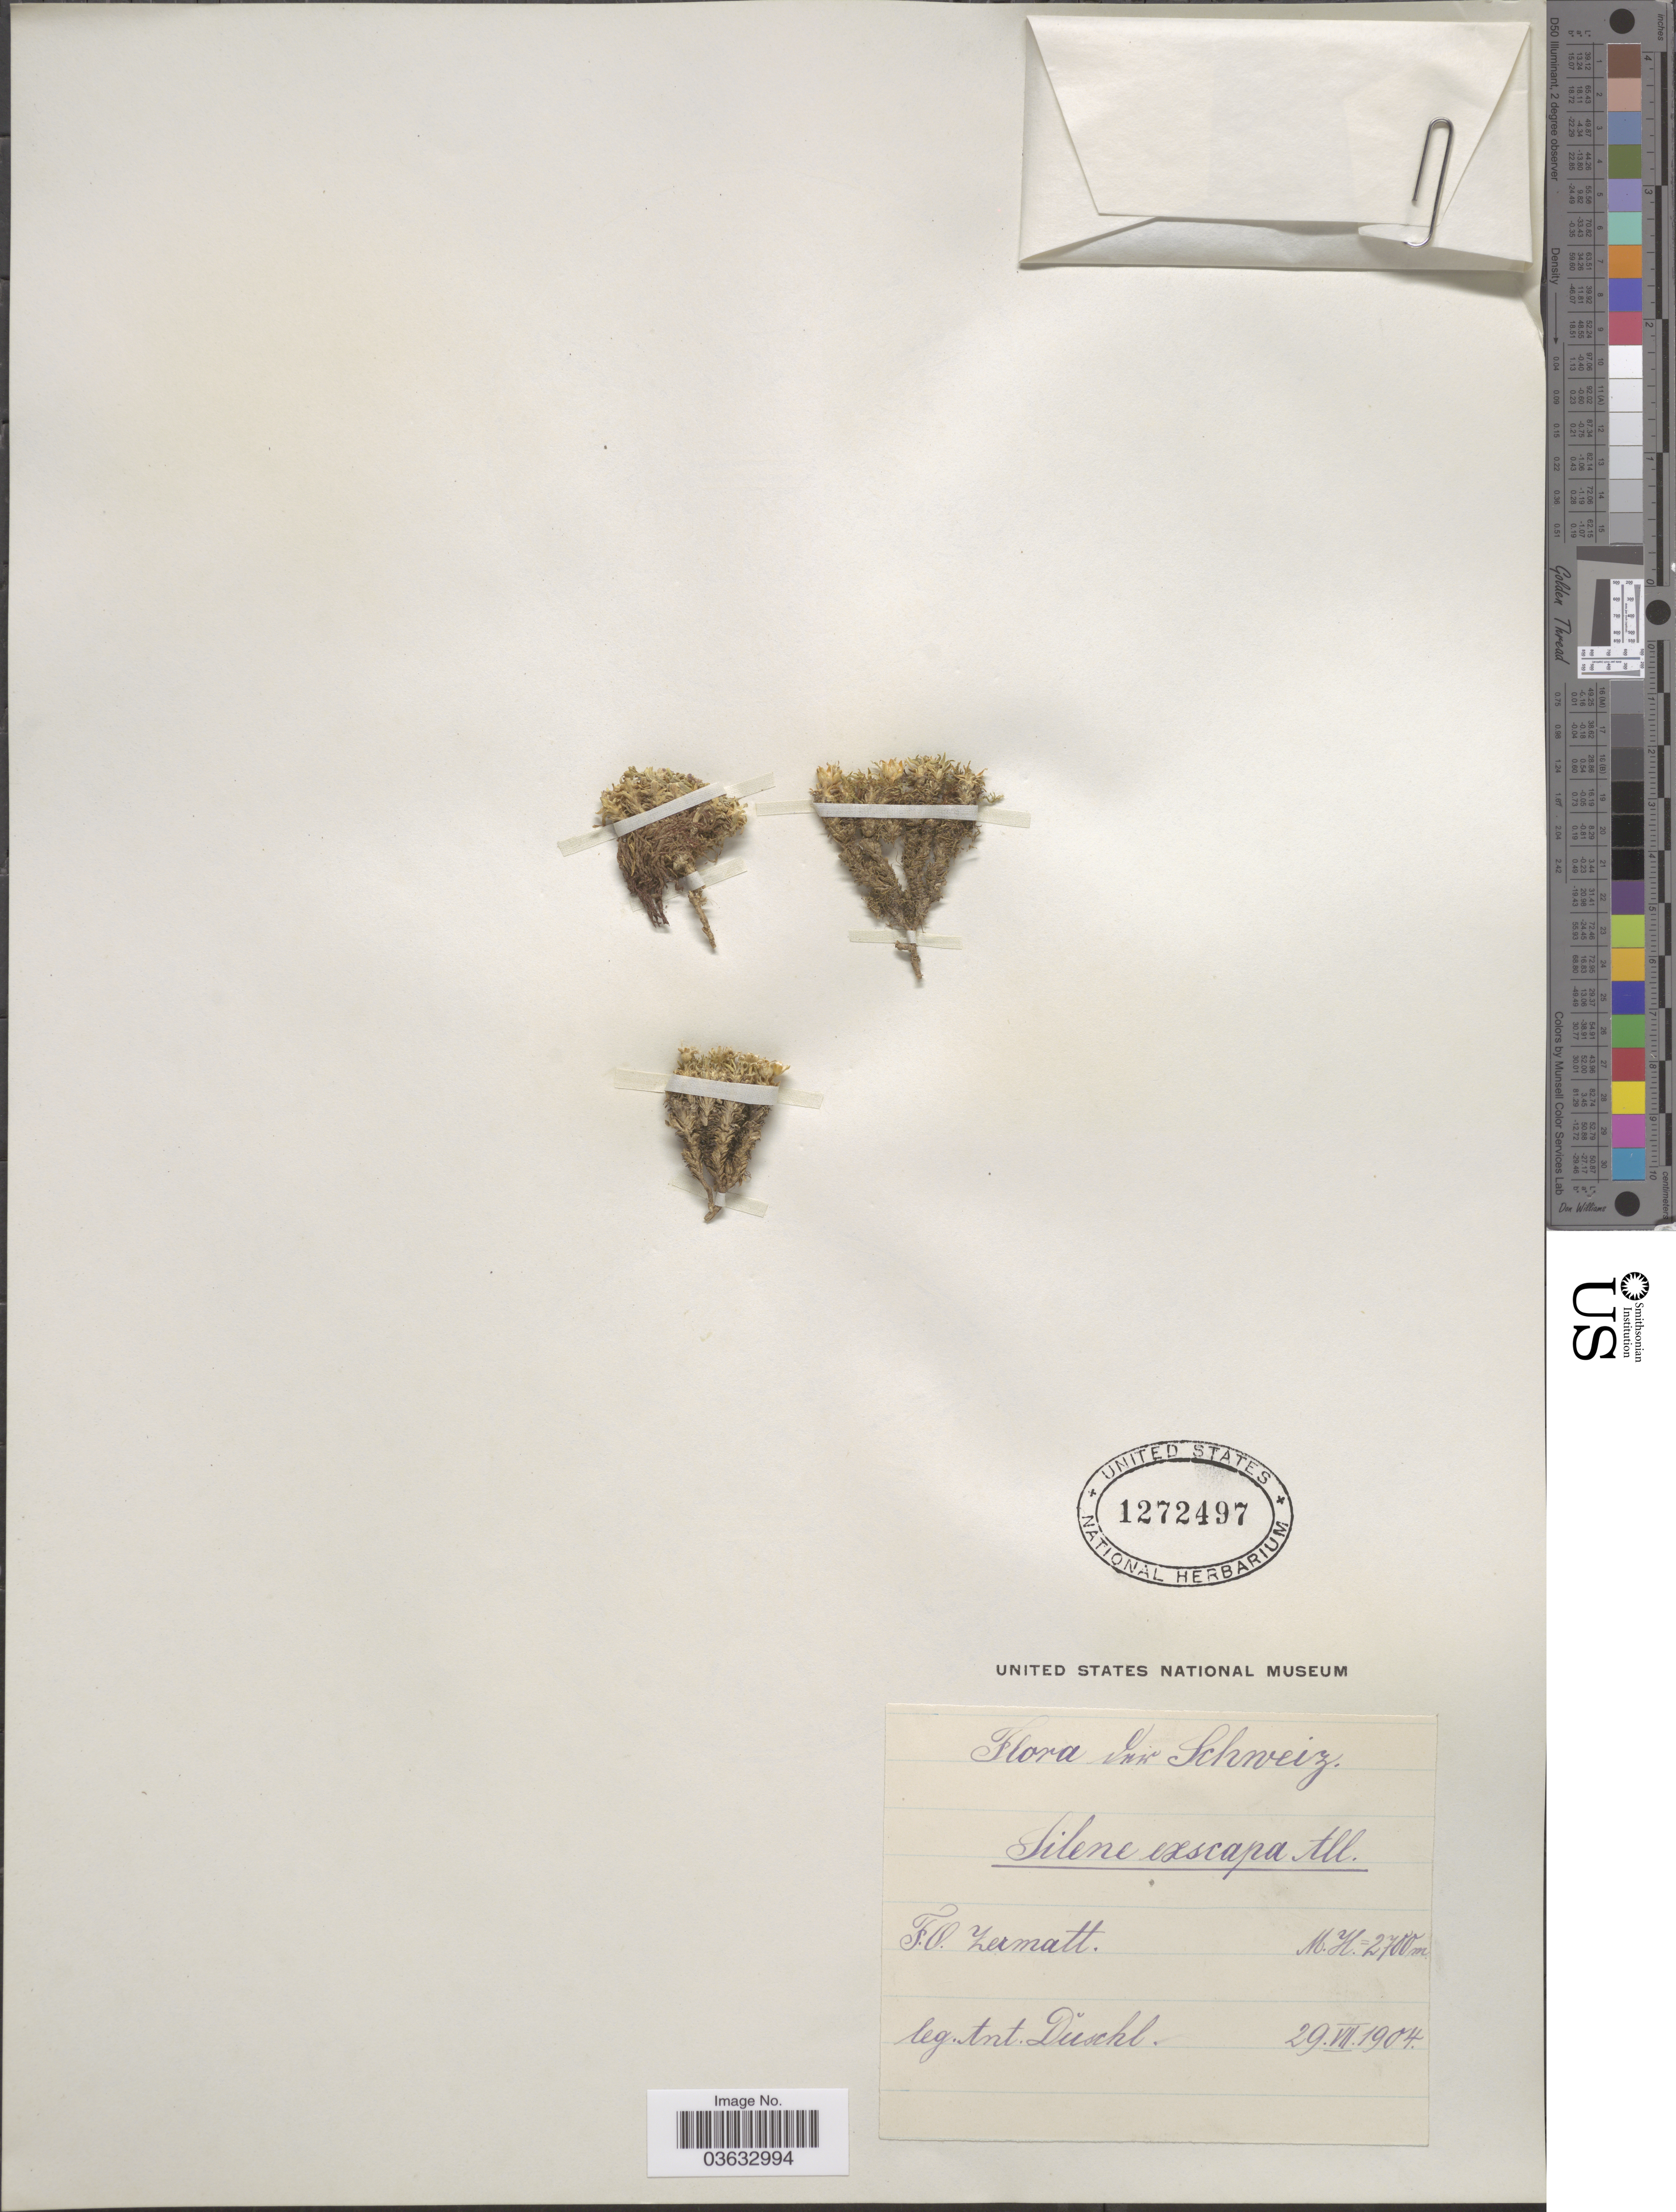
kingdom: Plantae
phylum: Tracheophyta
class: Magnoliopsida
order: Caryophyllales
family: Caryophyllaceae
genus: Silene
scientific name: Silene exscapa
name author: All.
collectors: A. Duschl.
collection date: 1904-07-29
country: Switzerland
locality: Schweiz. F.O. Zermatt.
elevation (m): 2700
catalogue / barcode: US 1272497